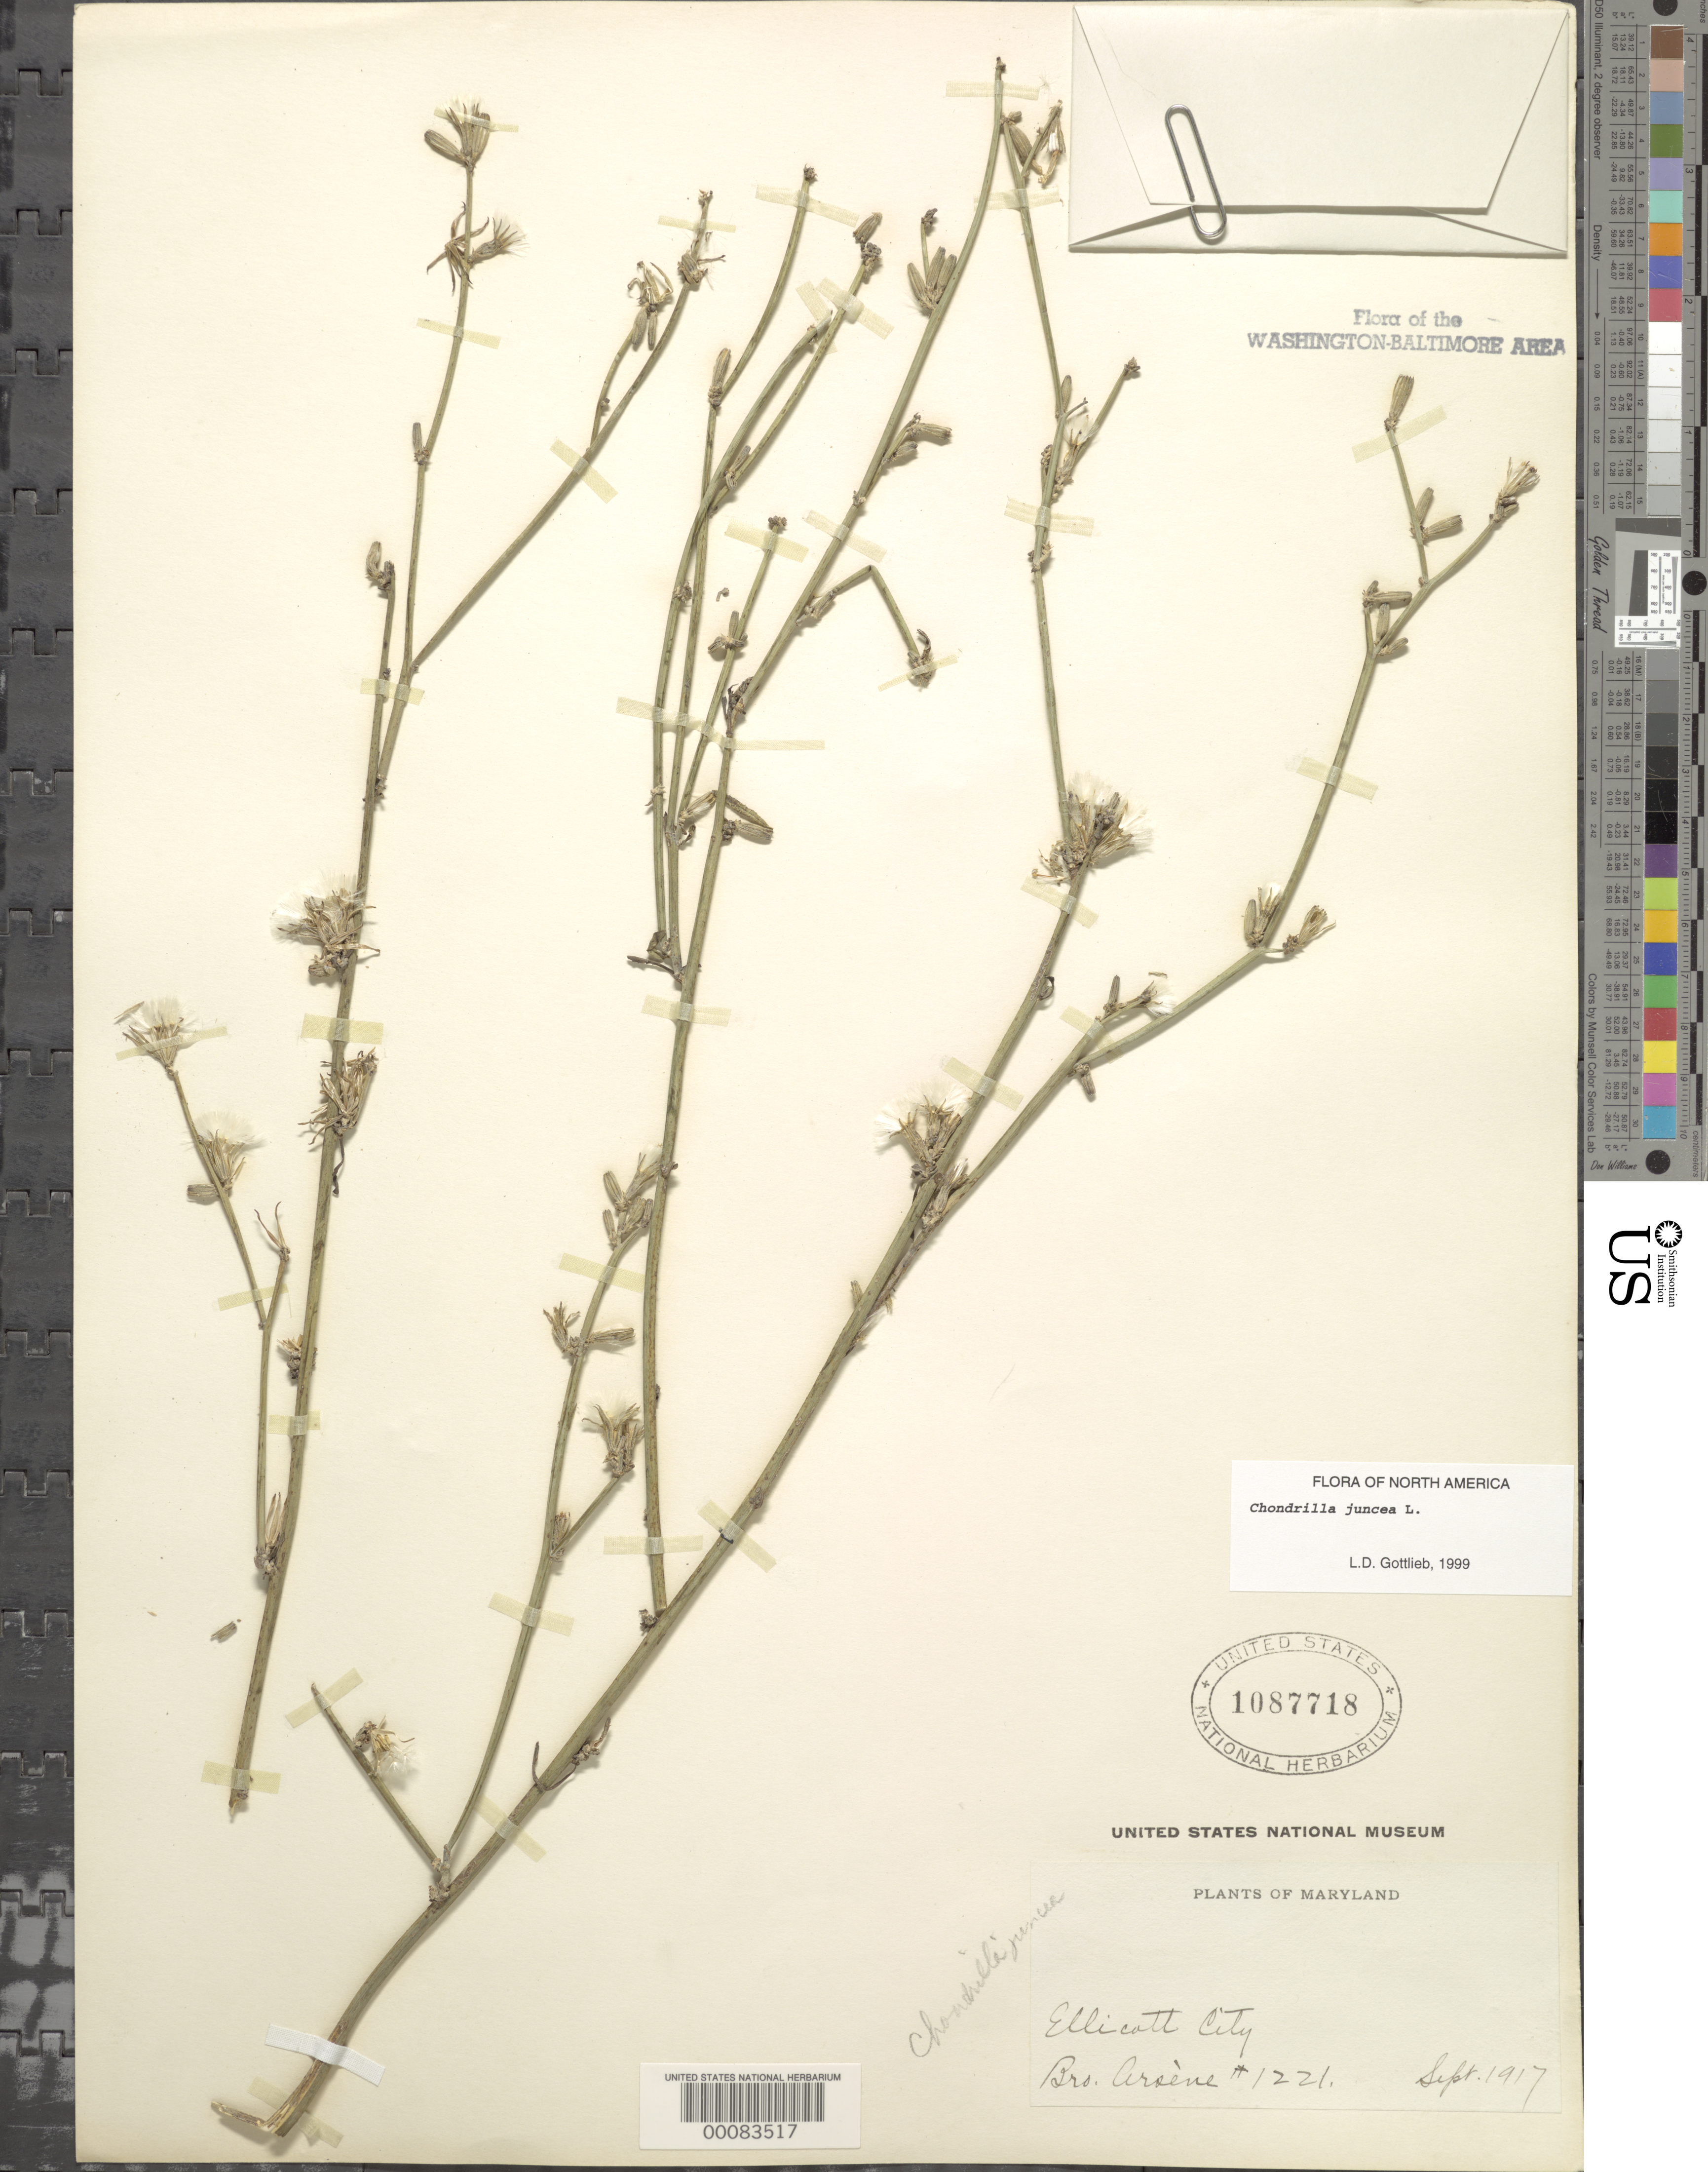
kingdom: Plantae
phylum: Tracheophyta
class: Magnoliopsida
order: Asterales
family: Asteraceae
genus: Chondrilla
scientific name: Chondrilla juncea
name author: L.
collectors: Bro. G. Arsène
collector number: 1221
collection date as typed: Sep 1917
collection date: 1917-09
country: United States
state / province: Maryland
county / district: Howard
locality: Ellicott City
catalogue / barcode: US 1087718